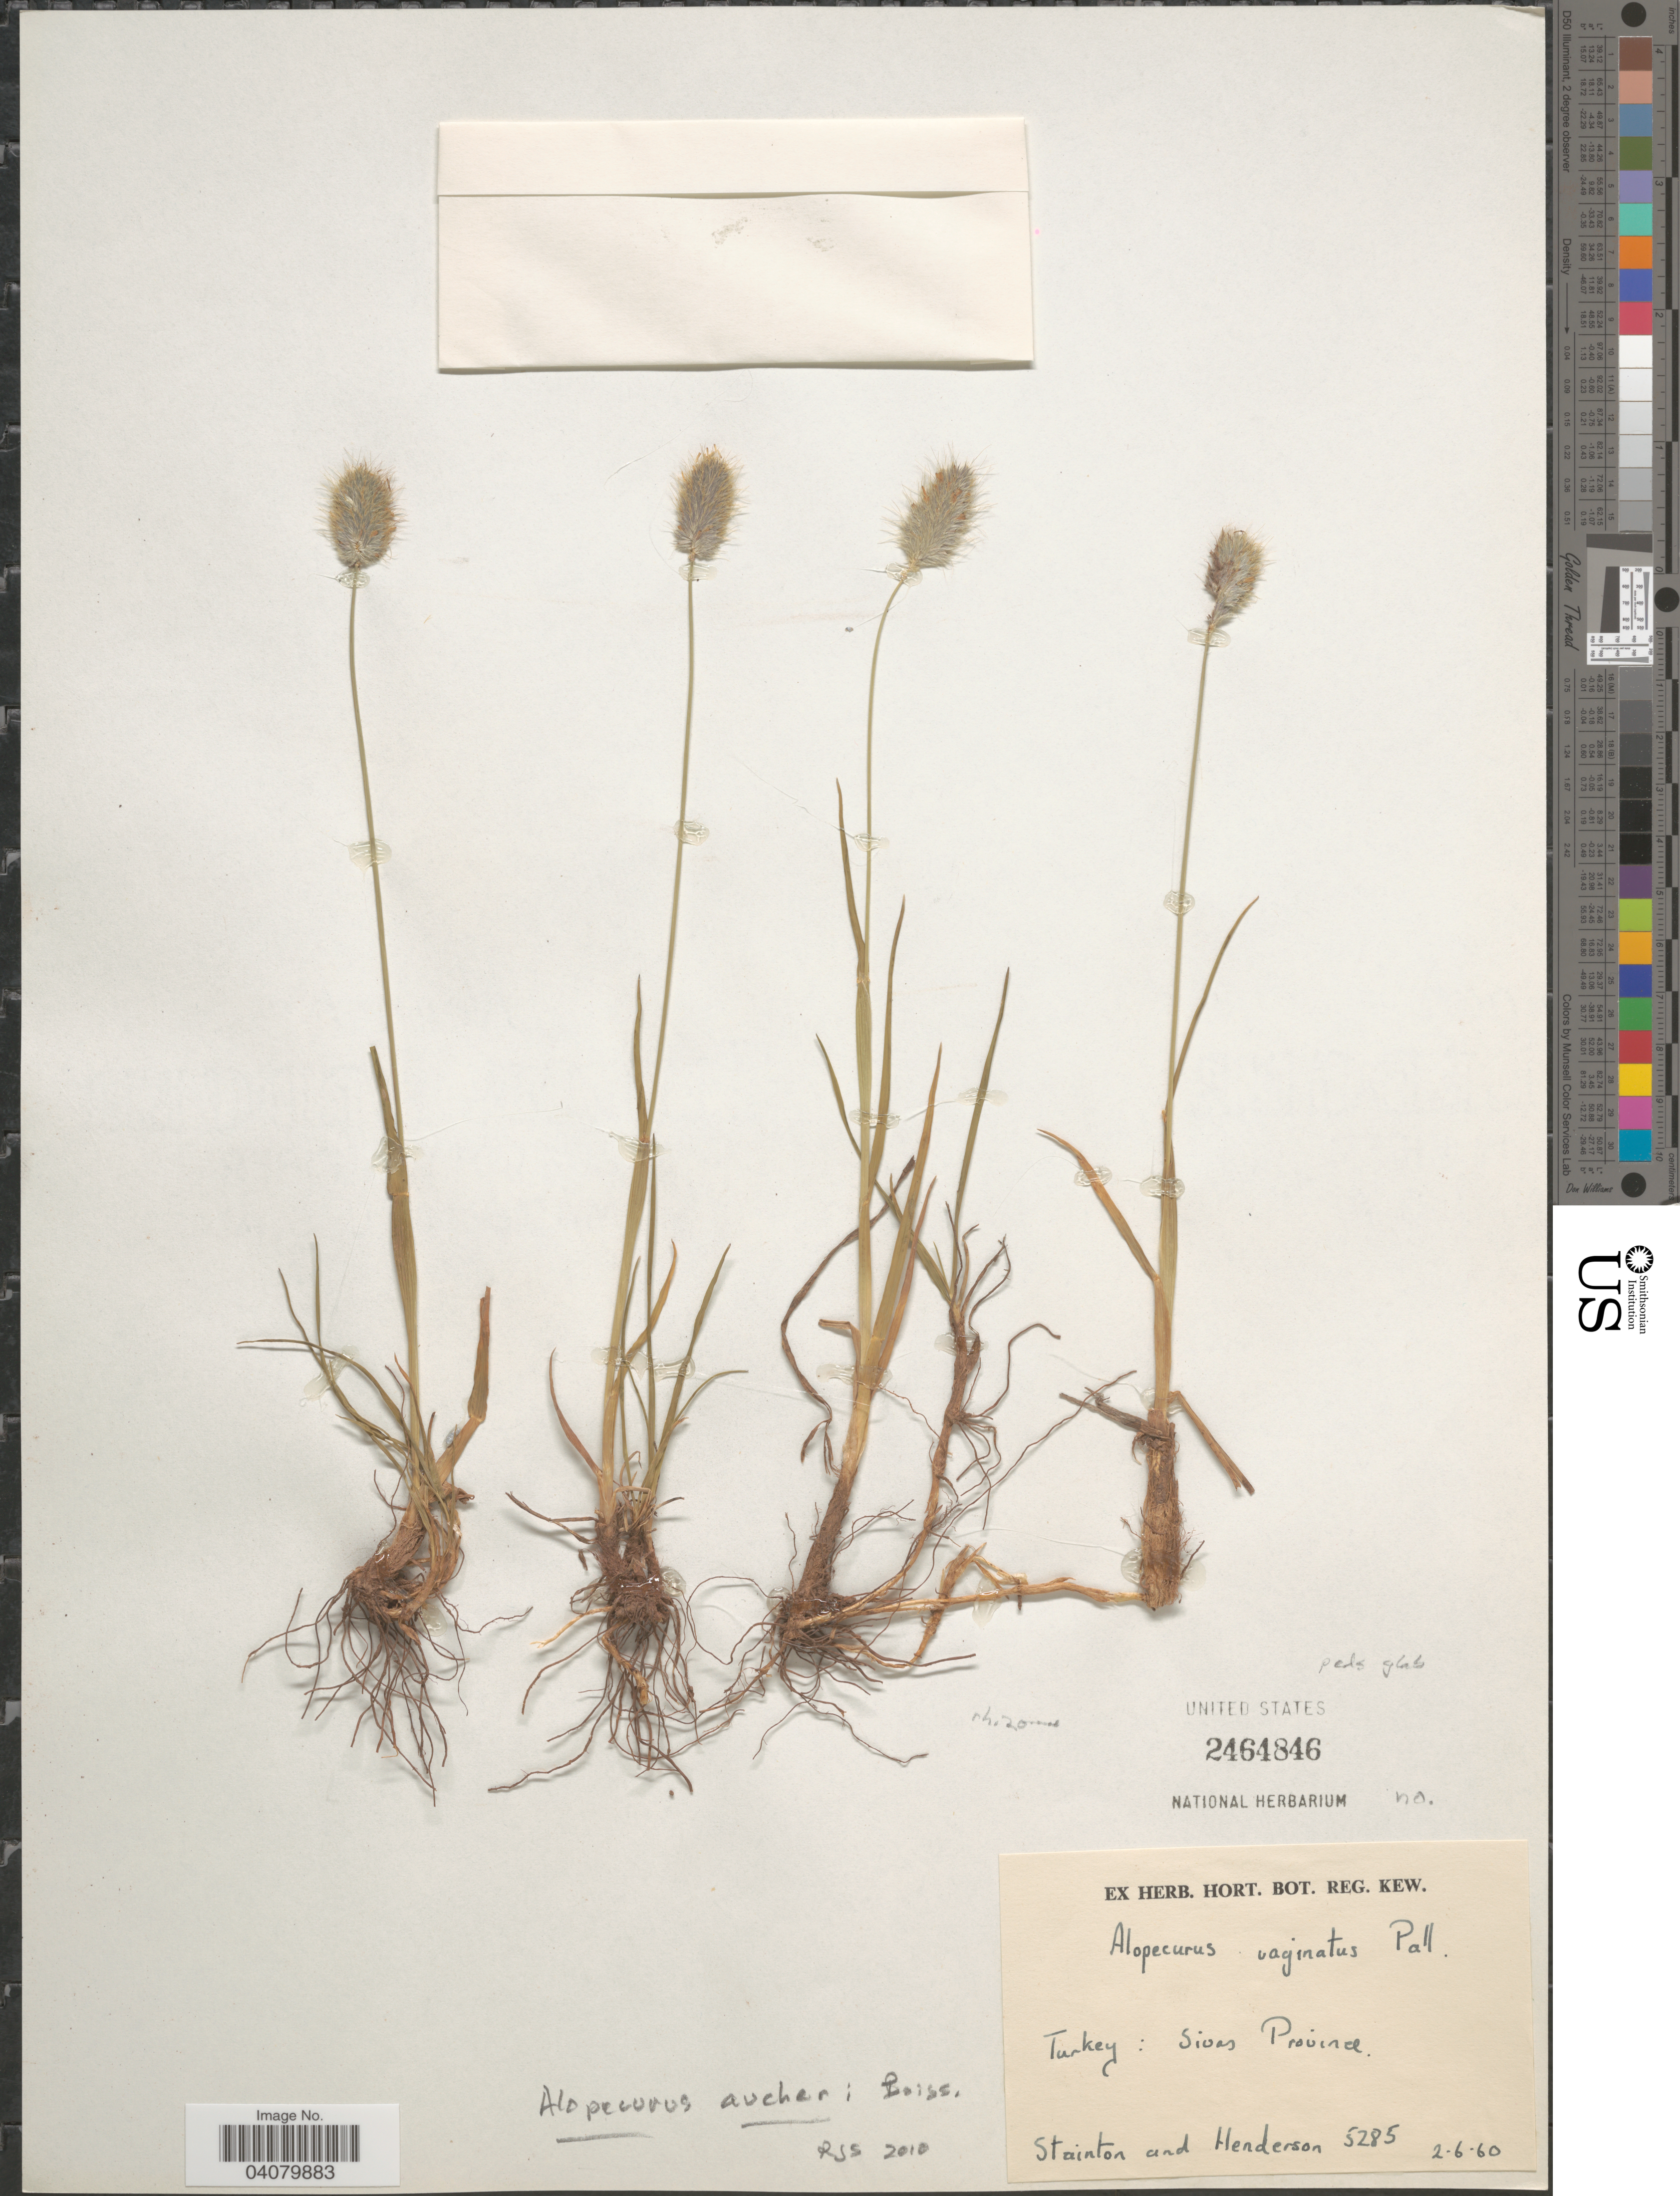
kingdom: Plantae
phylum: Tracheophyta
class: Liliopsida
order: Poales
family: Poaceae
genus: Alopecurus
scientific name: Alopecurus aucheri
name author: Boiss.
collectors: -. Stainton & -. Henderson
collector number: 5285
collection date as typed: Transcribed d/m/y: 2/6/60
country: Turkey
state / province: Sivas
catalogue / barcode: US 2464846